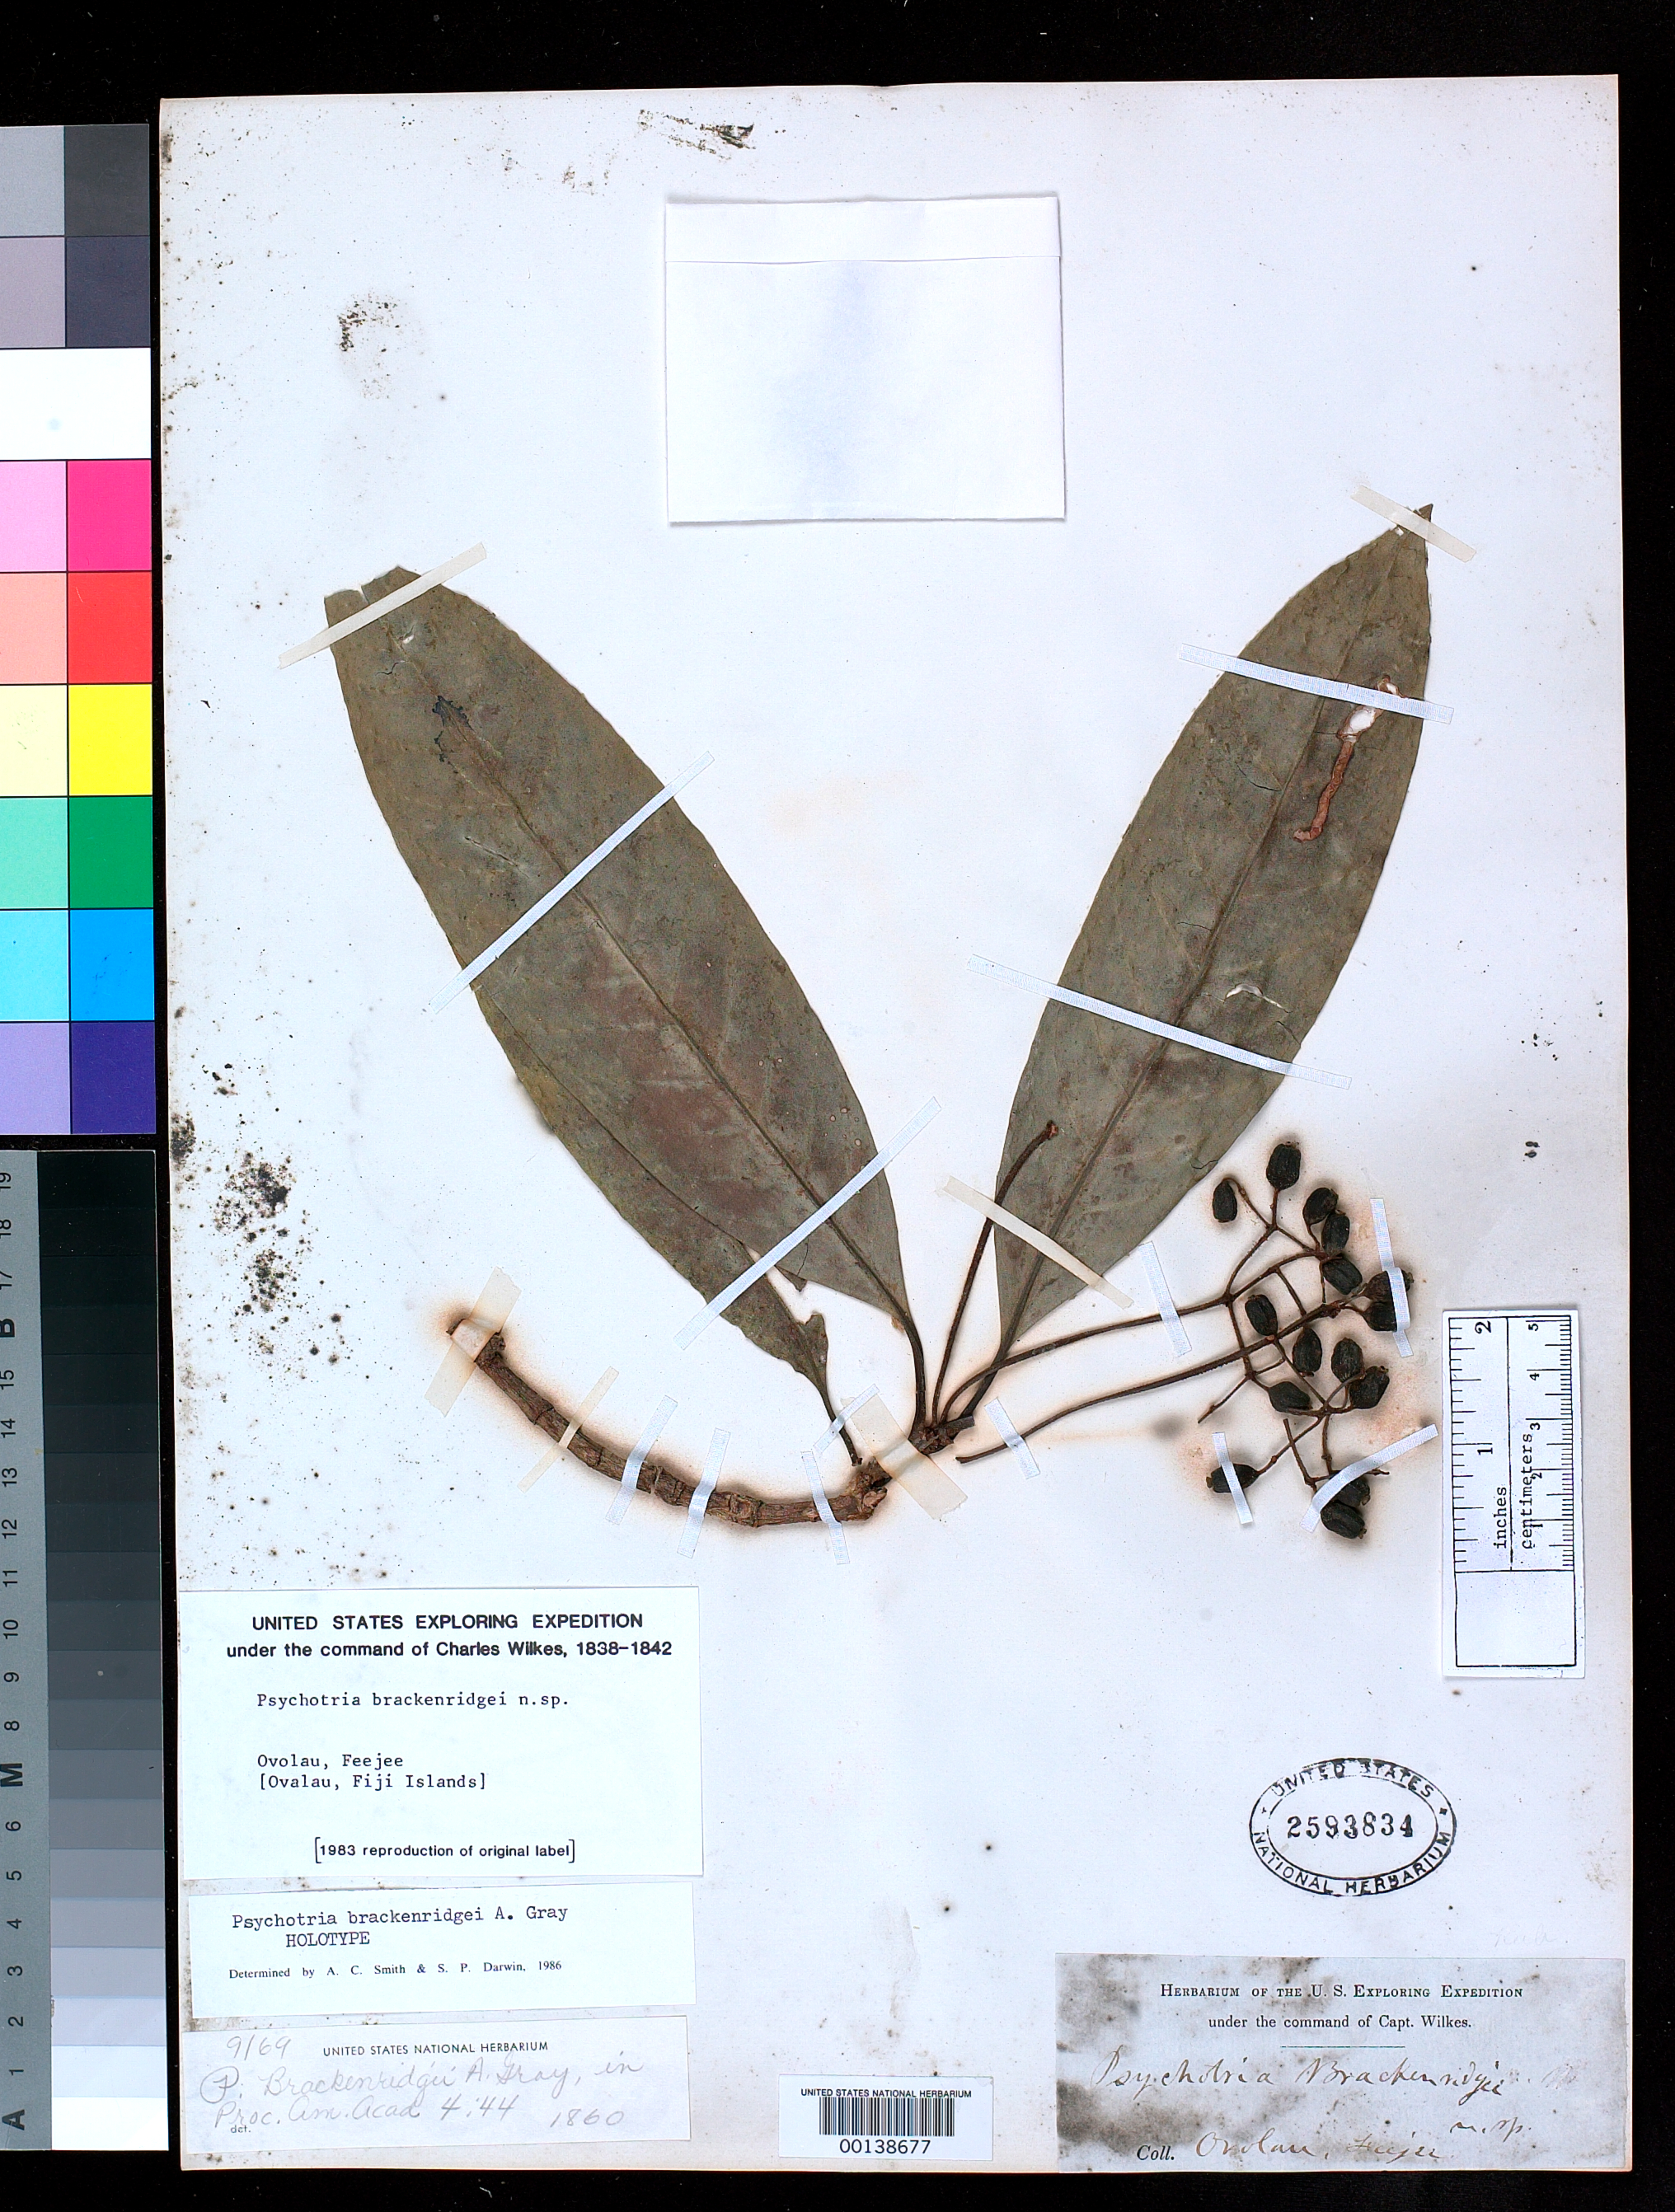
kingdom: Plantae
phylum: Tracheophyta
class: Magnoliopsida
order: Gentianales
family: Rubiaceae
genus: Psychotria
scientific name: Psychotria brackenridgei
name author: A. Gray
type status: Holotype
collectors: Wilkes Explor. Exped.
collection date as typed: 1838 to -- --- 1842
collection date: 1838/1842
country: Fiji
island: Ovalau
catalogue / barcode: US 2593834